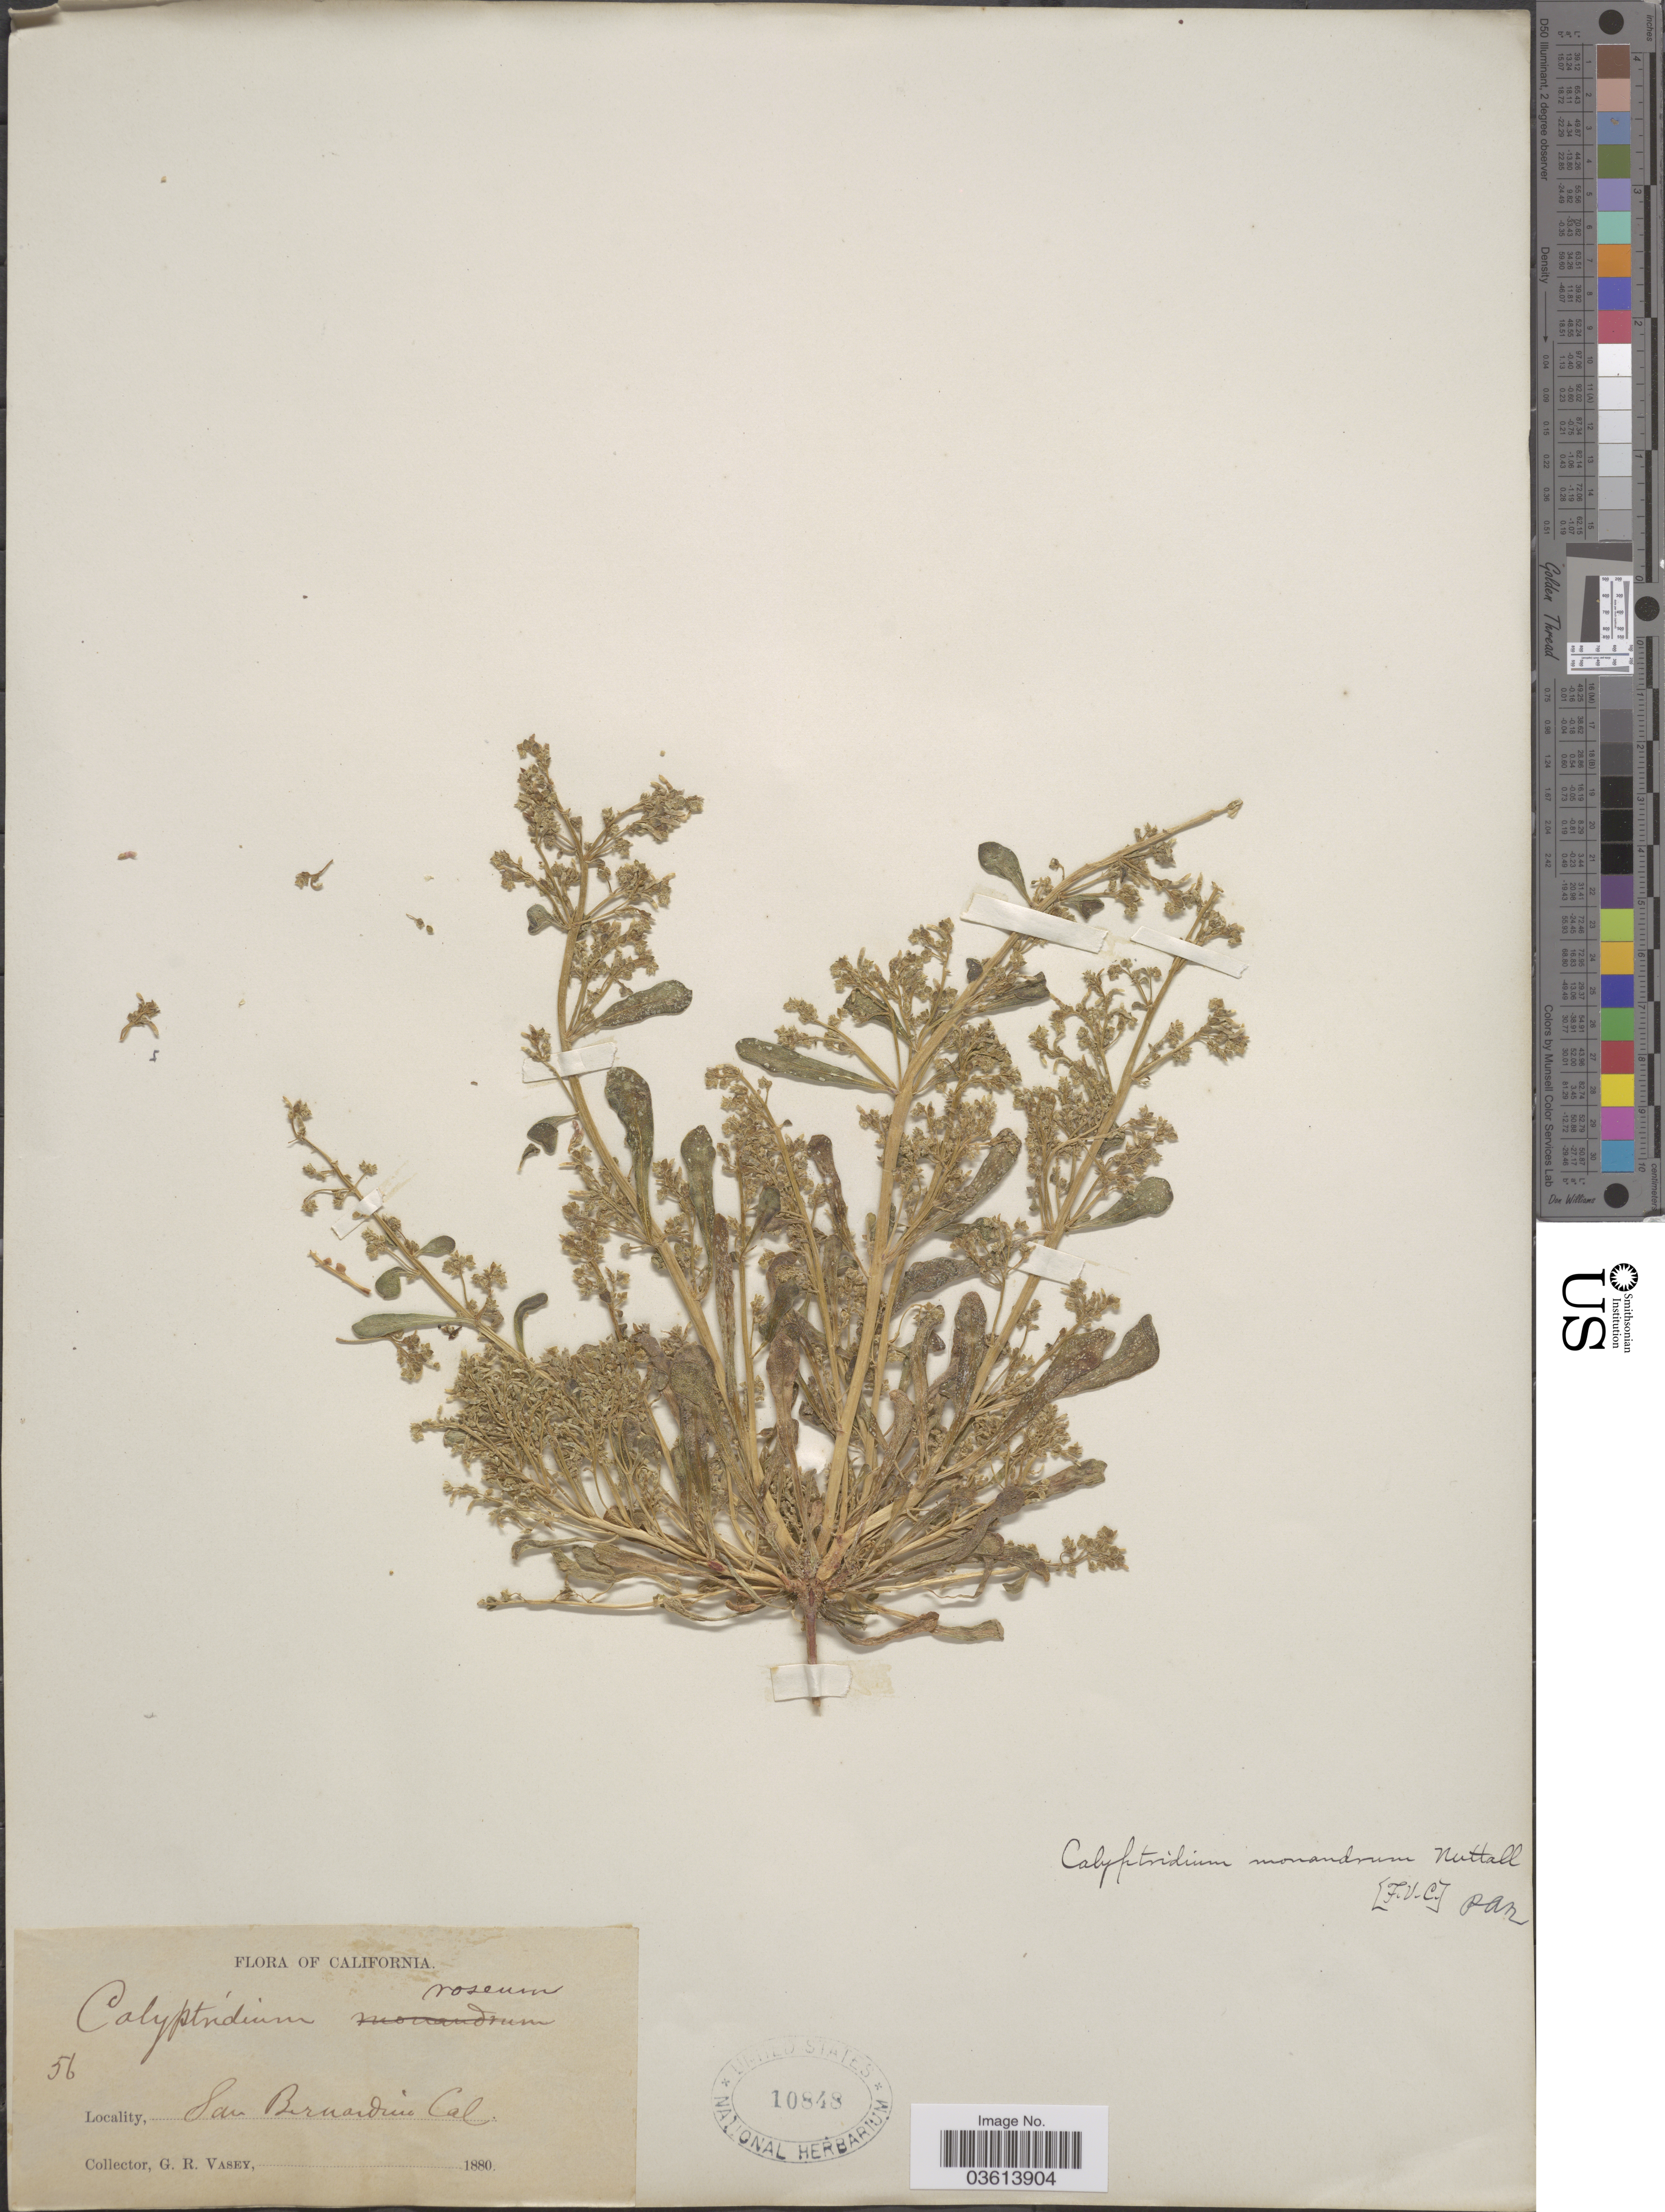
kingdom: Plantae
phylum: Tracheophyta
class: Magnoliopsida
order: Caryophyllales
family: Montiaceae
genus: Calyptridium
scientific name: Calyptridium monandrum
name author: (Nutt.) Nutt.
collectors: G. R. Vasey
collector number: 56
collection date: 1880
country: United States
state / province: California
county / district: San Bernardino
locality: San Bernardino.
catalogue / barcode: US 10848